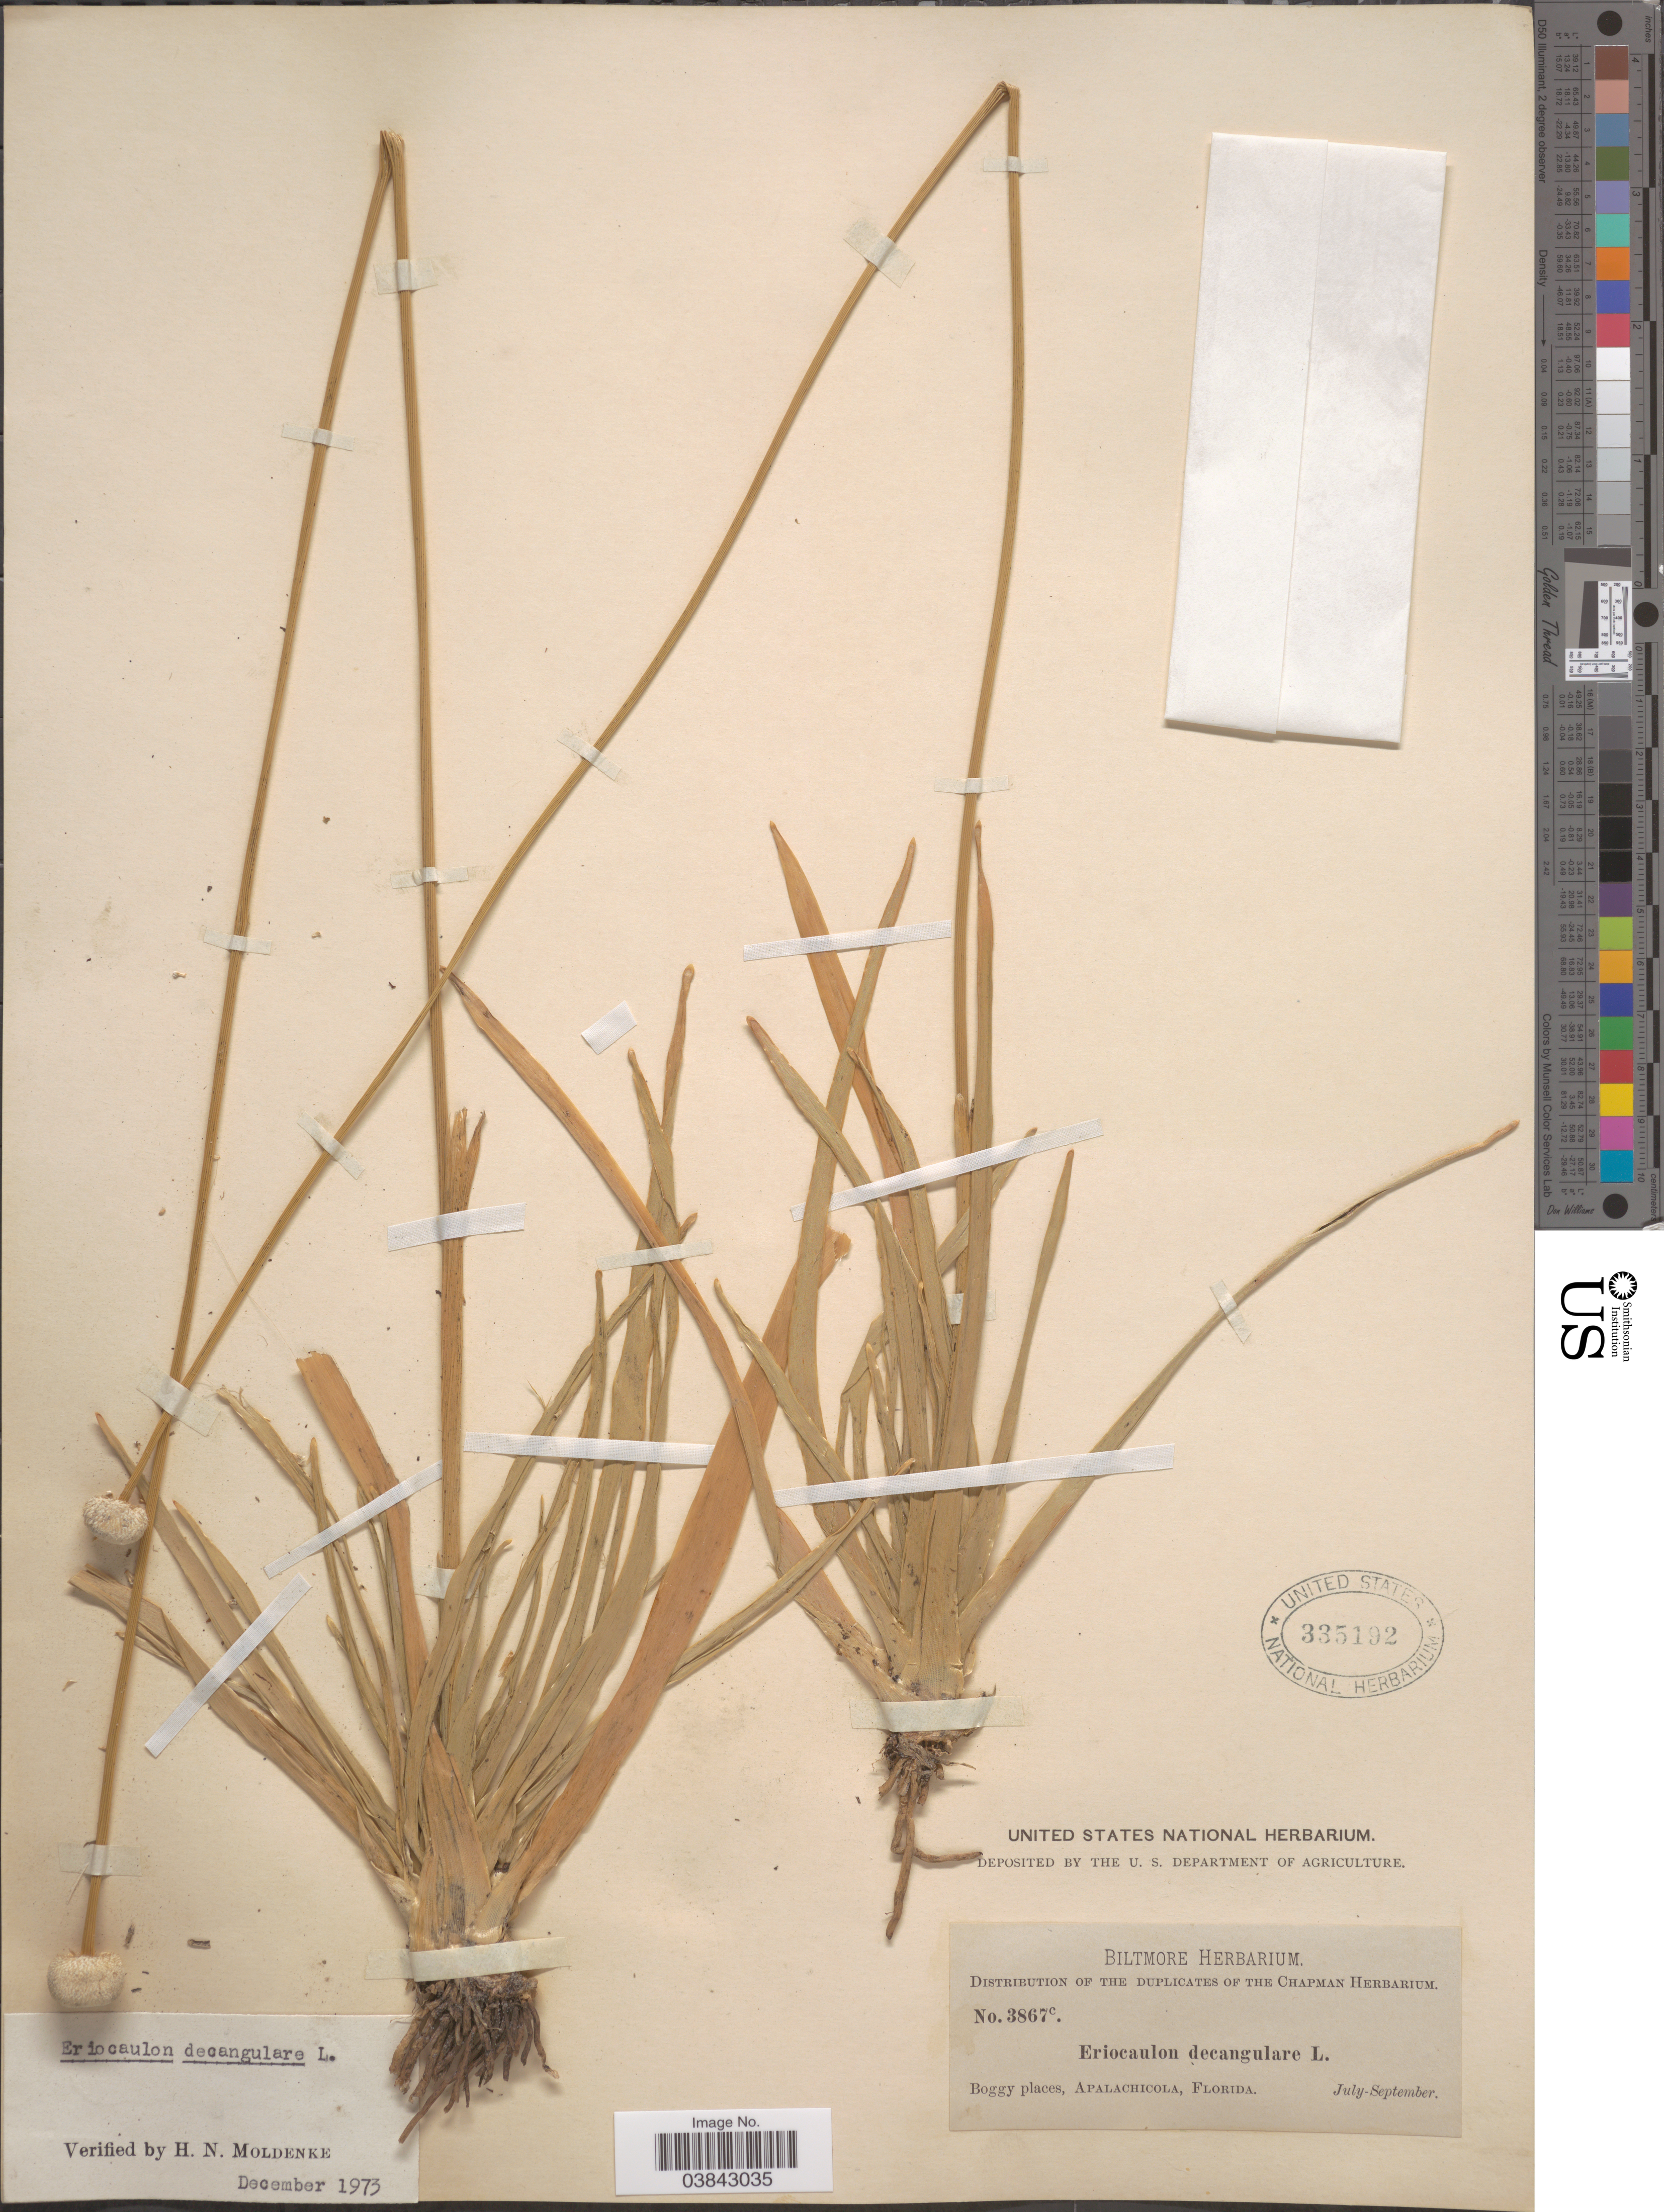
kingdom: Plantae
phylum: Tracheophyta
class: Liliopsida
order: Poales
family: Eriocaulaceae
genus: Eriocaulon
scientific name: Eriocaulon decangulare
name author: L.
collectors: ex herb. Biltmore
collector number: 3867c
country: United States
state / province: Florida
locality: Apalachicola.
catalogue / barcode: US 335192